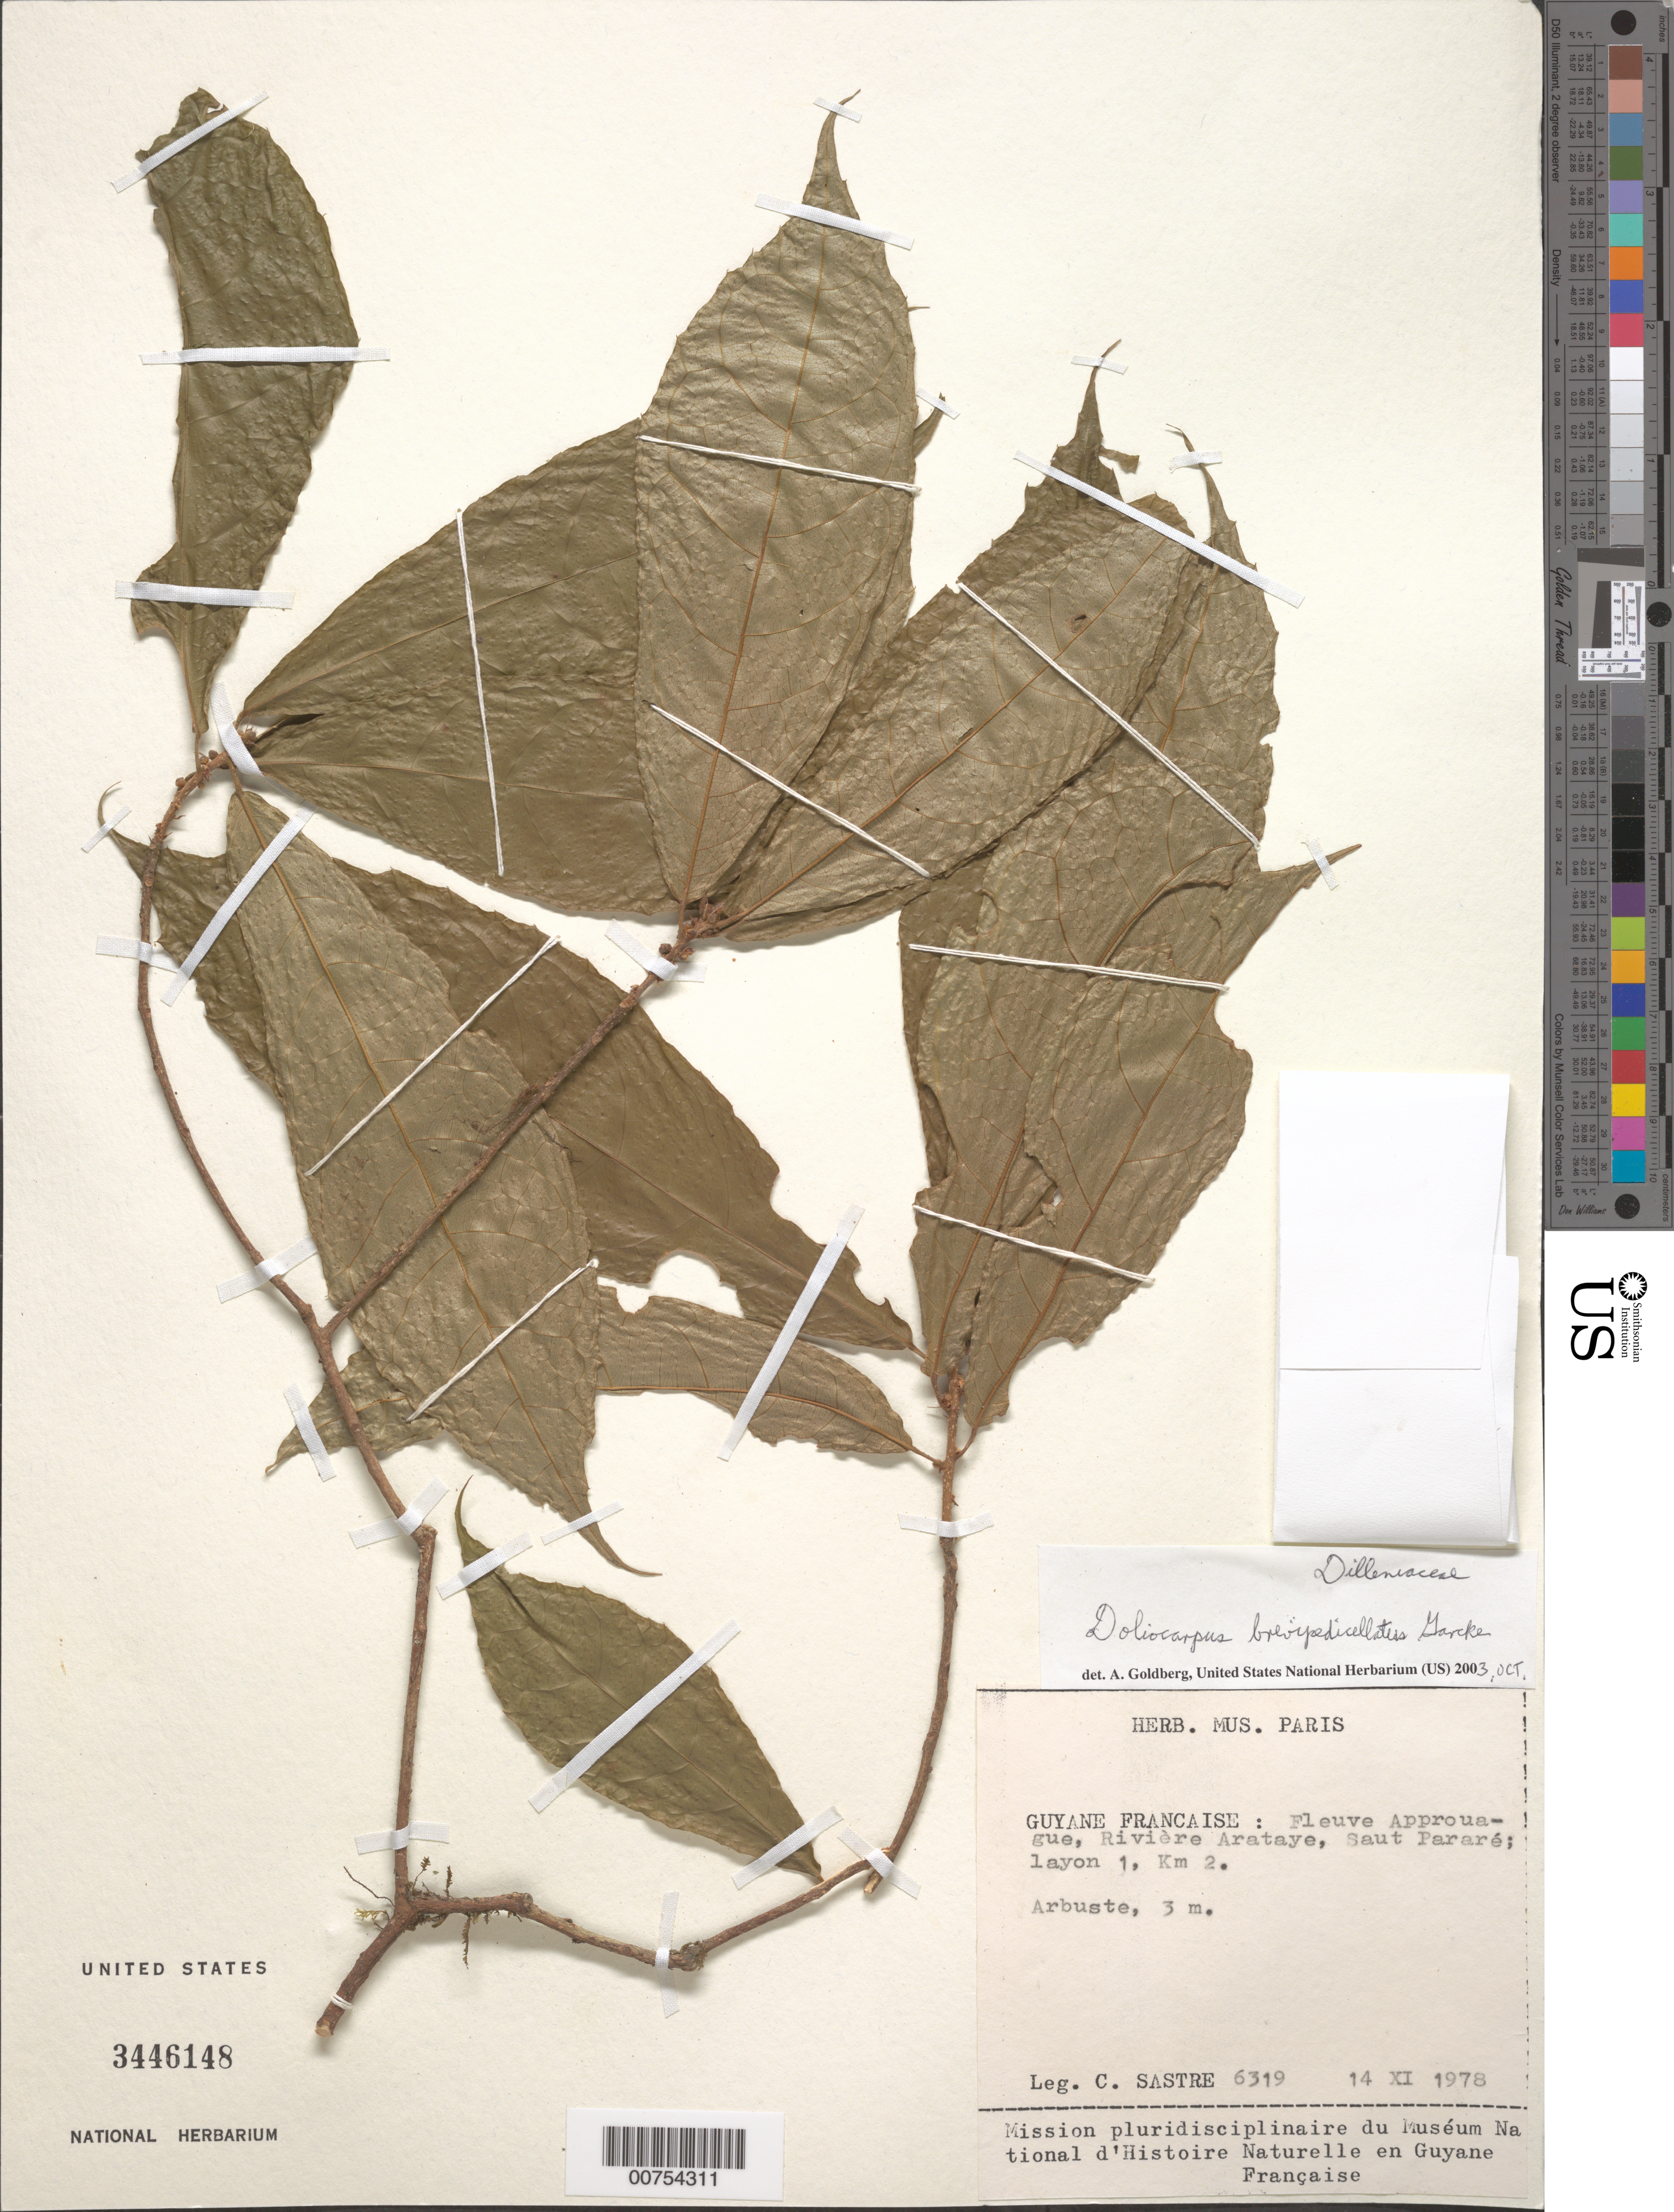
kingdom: Plantae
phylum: Tracheophyta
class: Magnoliopsida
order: Malpighiales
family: Achariaceae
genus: Mayna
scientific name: Mayna odorata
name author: Aubl.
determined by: Granville, J. J. de, (CAY), Institut de Recherche pour le Developpement (IRD) (FRENCH GUIANA)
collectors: C. H. L. Sastre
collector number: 6319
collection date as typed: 14-Nov-78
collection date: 1978-11-14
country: French Guiana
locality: Saut Pararé, Rivière Arataye, Fleuve Approuague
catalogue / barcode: US 3446148